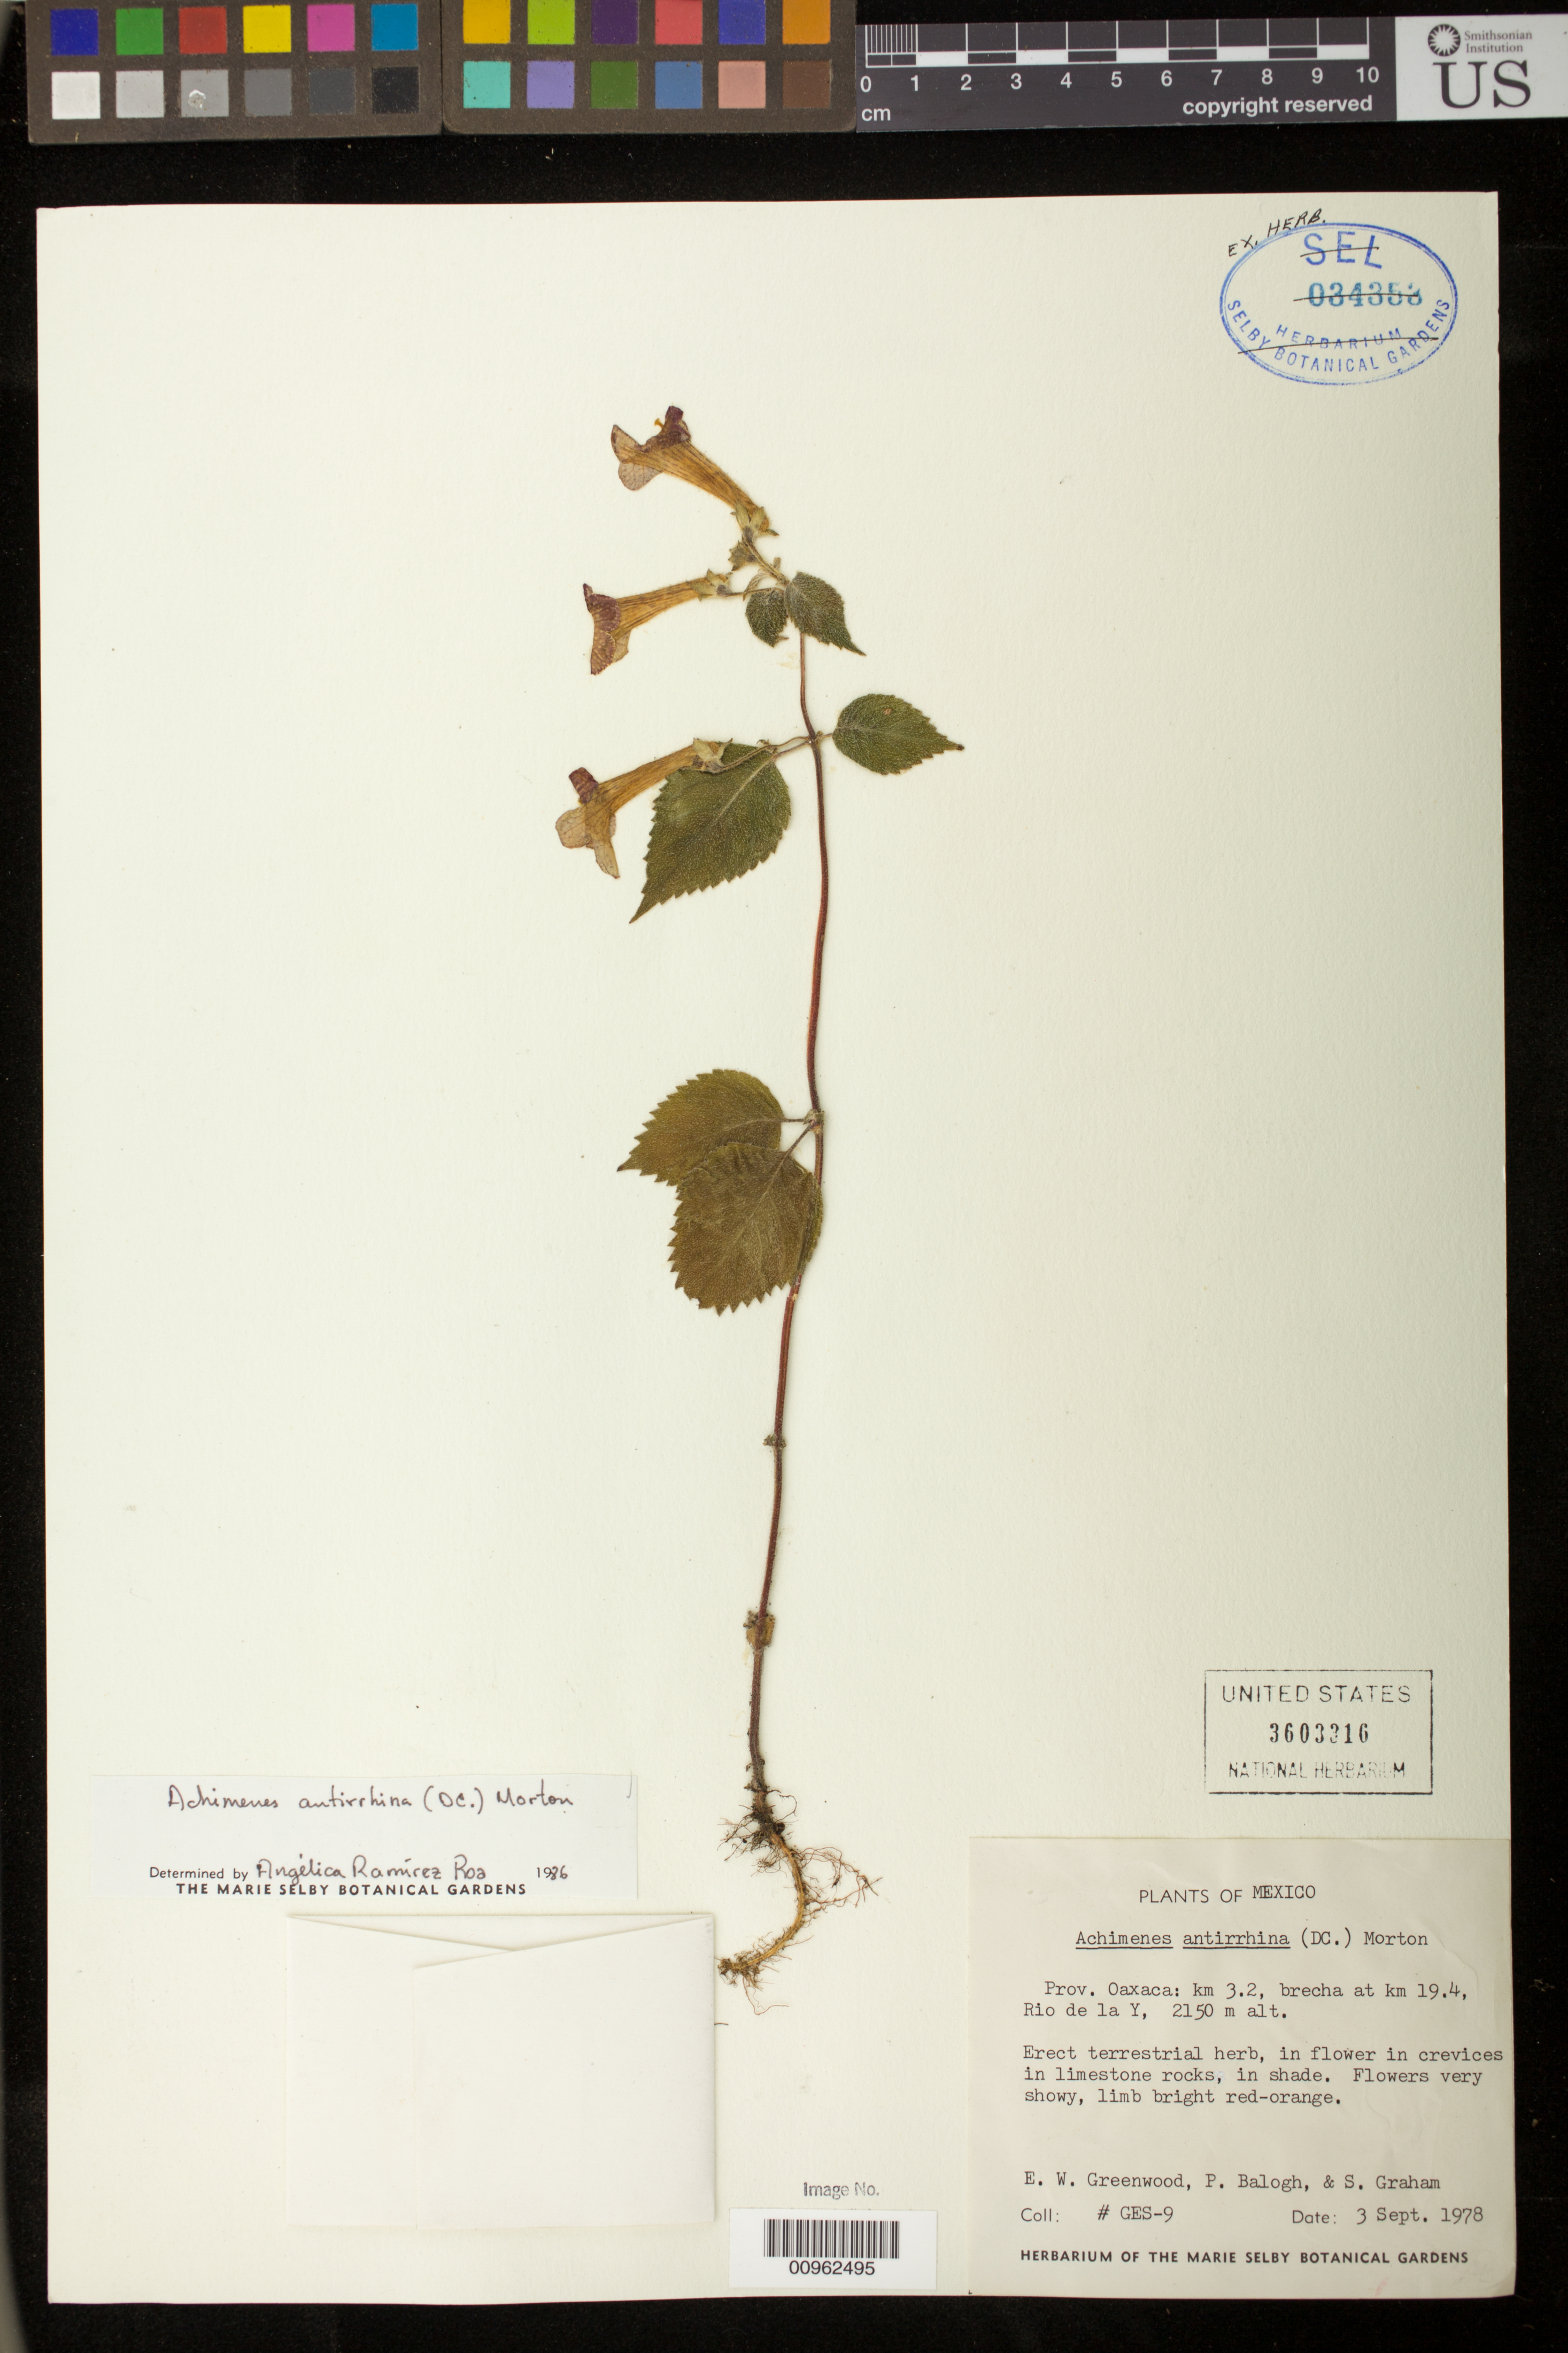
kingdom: Plantae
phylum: Tracheophyta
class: Magnoliopsida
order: Lamiales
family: Gesneriaceae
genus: Achimenes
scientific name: Achimenes antirrhina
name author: (DC.) C.V. Morton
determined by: Ramírez-Roa, A.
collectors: E. Greenwood, P. Balogh & S. Graham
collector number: GES- 9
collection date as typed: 03 Sep 1978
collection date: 1978-09-03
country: Mexico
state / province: Oaxaca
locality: Prov. Oaxaca: km 3.2, brecha at km 19.4, Rio de la Y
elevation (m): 2150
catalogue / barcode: US 3603316